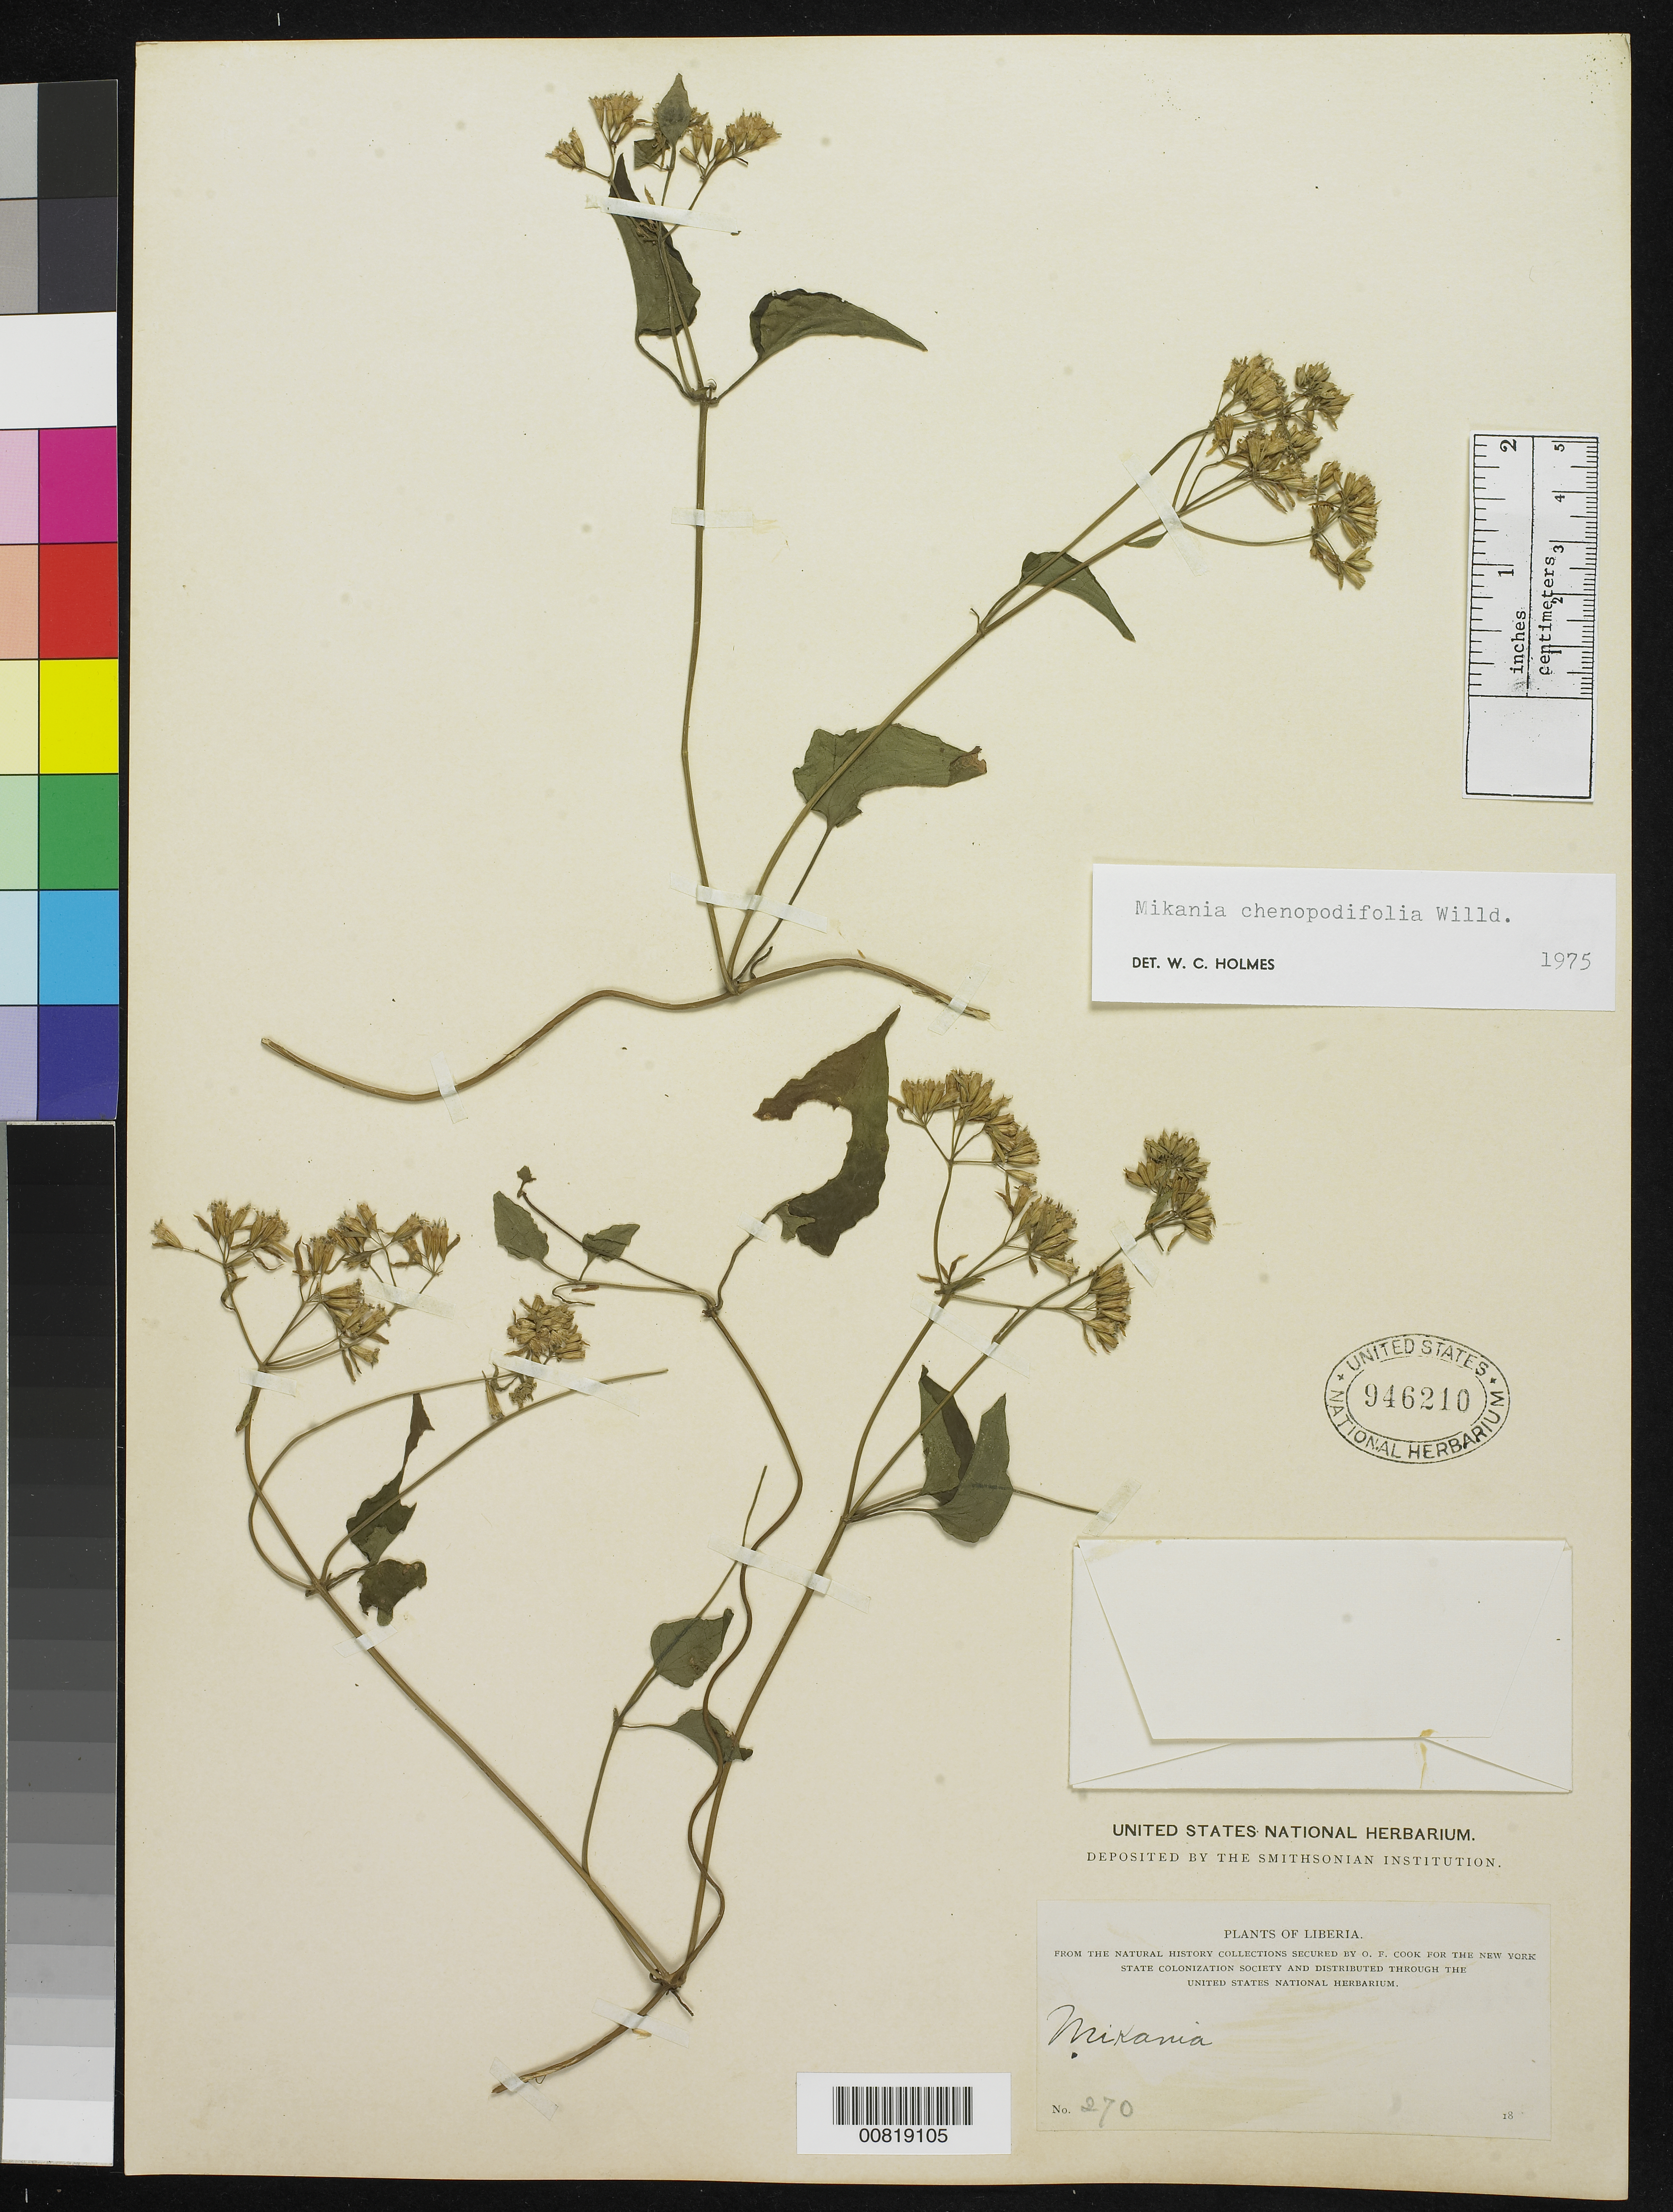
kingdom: Plantae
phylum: Tracheophyta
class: Magnoliopsida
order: Asterales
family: Asteraceae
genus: Mikania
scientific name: Mikania chenopodifolia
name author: Willd.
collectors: O. F. Cook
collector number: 270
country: Liberia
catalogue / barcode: US 946210